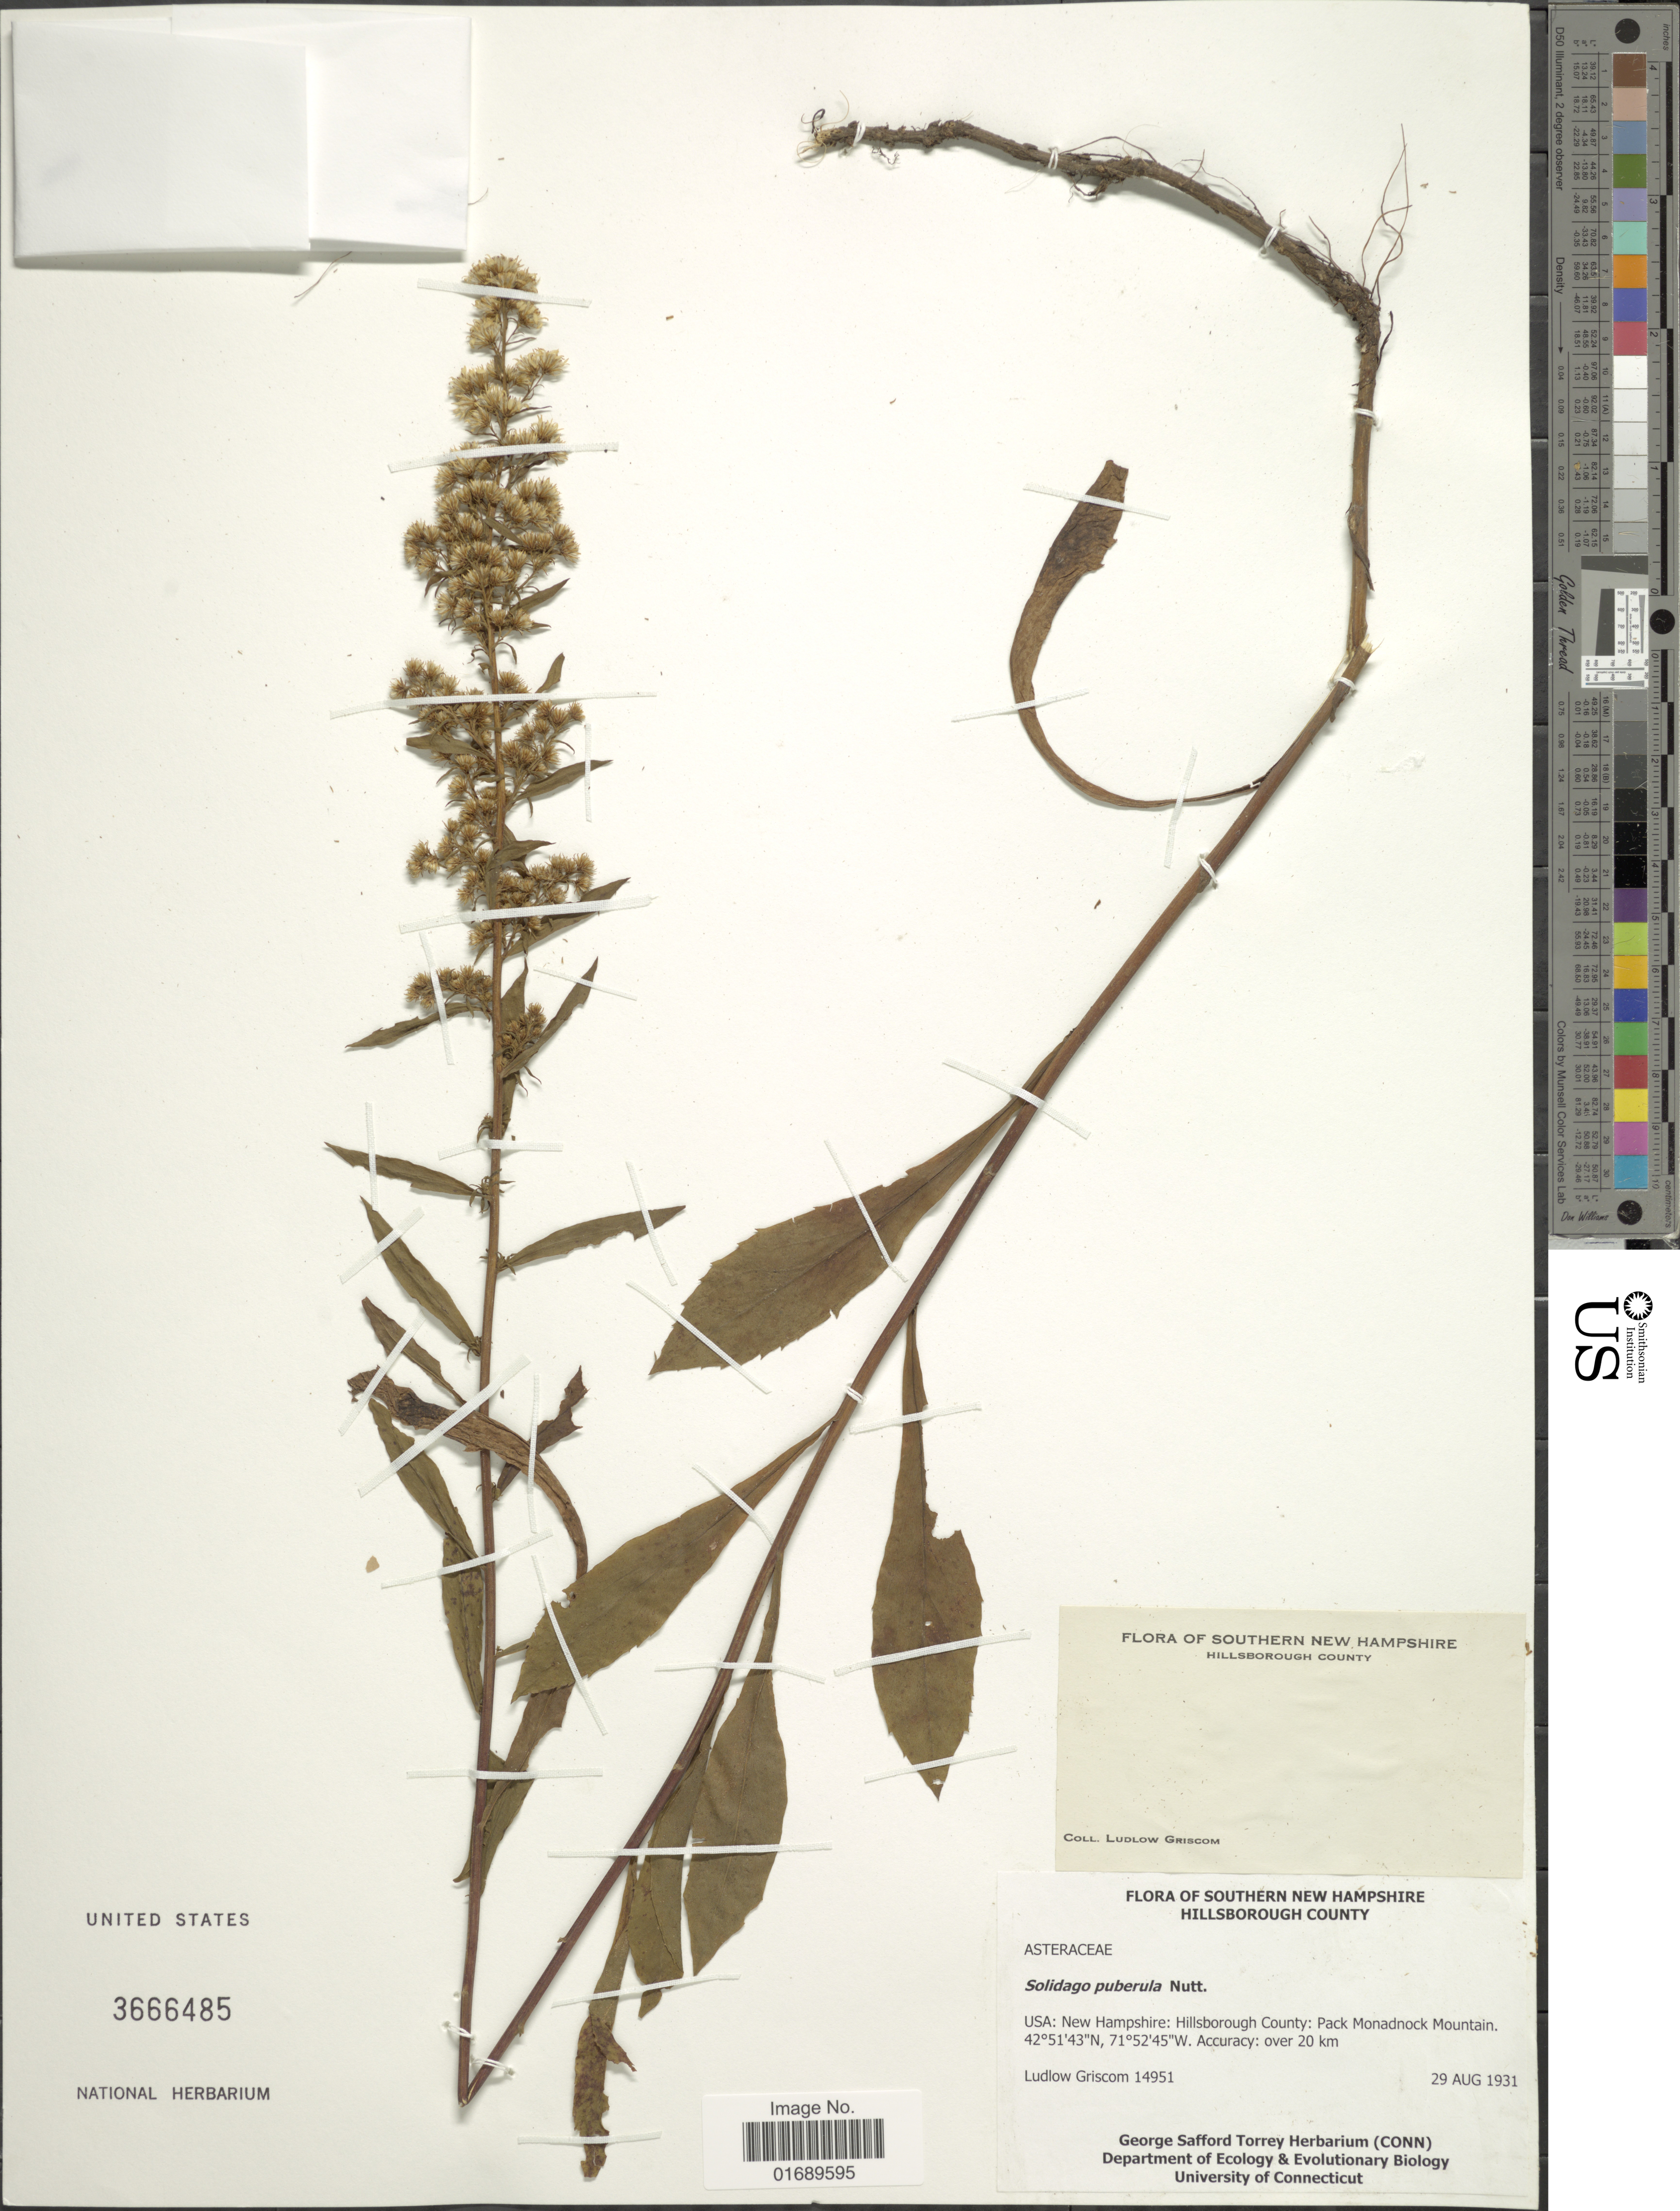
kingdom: Plantae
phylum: Tracheophyta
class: Magnoliopsida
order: Asterales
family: Asteraceae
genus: Solidago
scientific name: Solidago puberula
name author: Nutt.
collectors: L. Griscom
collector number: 14951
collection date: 1931-08-29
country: United States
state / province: New Hampshire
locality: Southern New Hampshire, Hillsborough County: pack Monadnock Mountains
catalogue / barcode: US 3666485